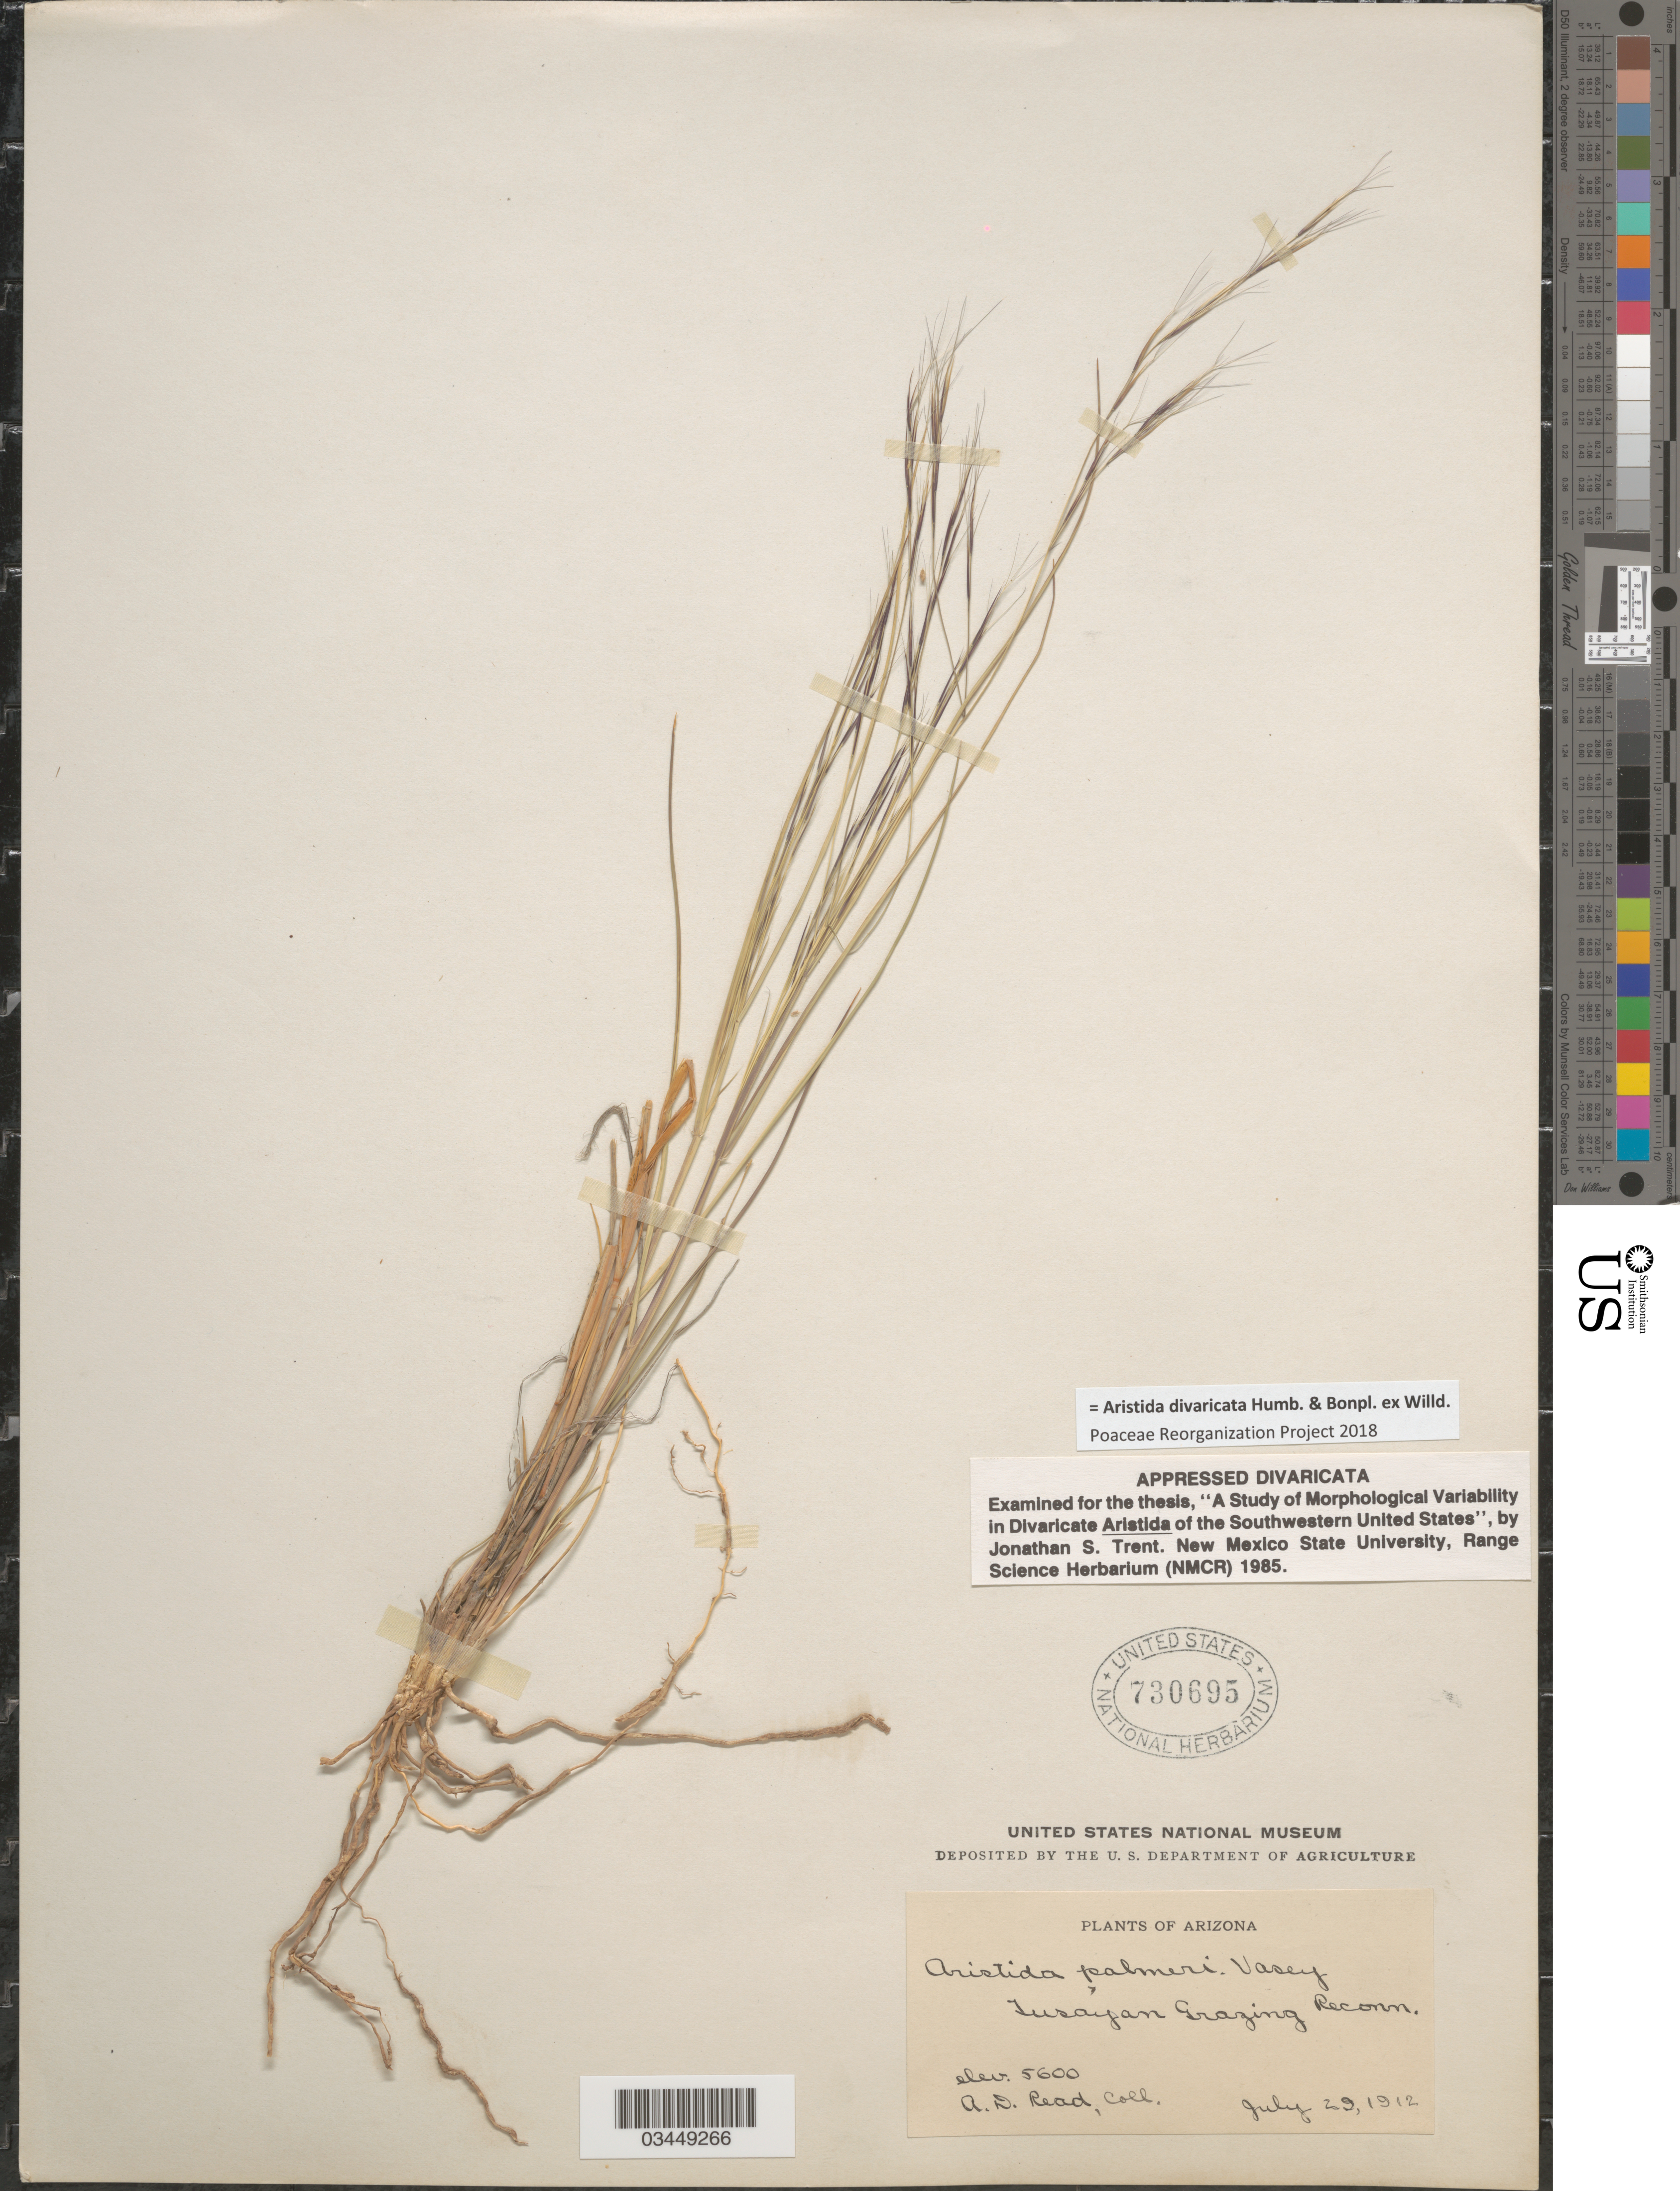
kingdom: Plantae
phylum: Tracheophyta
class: Liliopsida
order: Poales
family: Poaceae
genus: Aristida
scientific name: Aristida divaricata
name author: Humb. & Bonpl. ex Willd.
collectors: A. D. Read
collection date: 1912-07-29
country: United States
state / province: Arizona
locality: Tusajan Grazing.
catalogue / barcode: US 730695